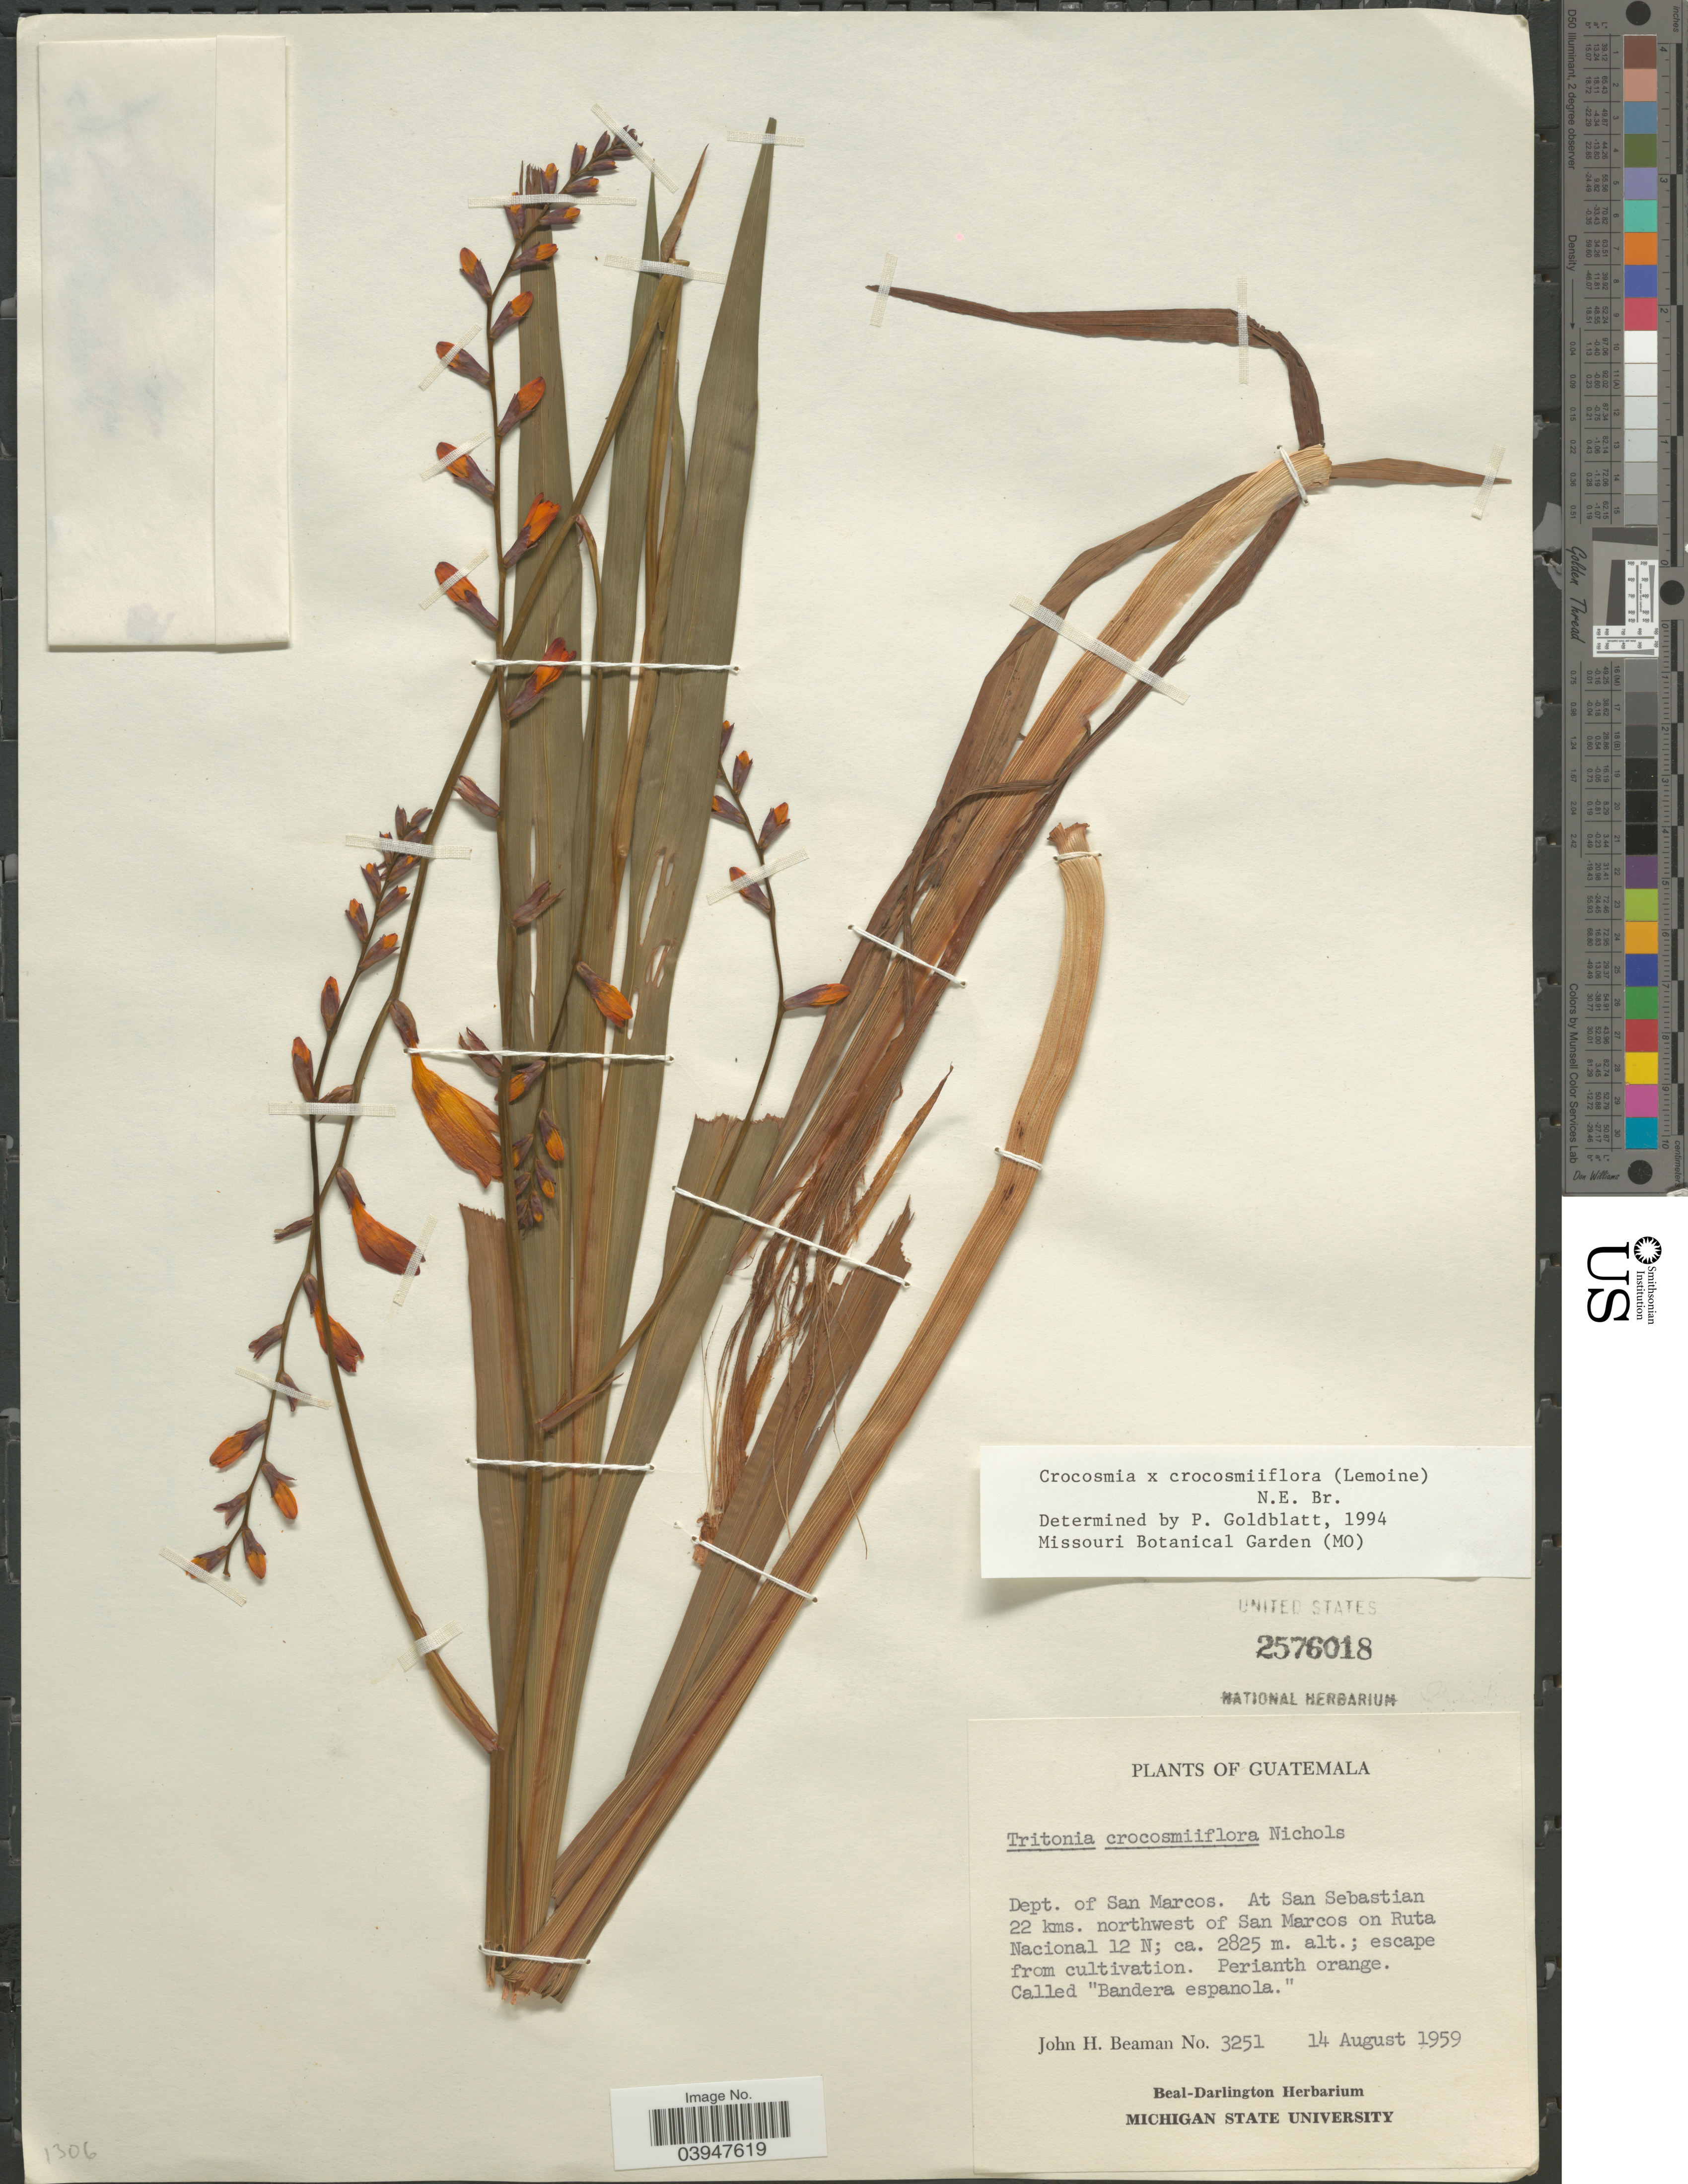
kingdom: Plantae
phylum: Tracheophyta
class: Liliopsida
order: Asparagales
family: Iridaceae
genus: Crocosmia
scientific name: Crocosmia x crocosmiiflora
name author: (Lemoine) N.E. Br.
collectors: J. H. Beaman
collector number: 3251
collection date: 1959-08-14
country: Guatemala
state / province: San Marcos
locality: Dept. of San Marcos. At San Sebastian 22 kms. northwest of San Marcos on Ruta Nacional 12 N.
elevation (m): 2825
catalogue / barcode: US 2576018